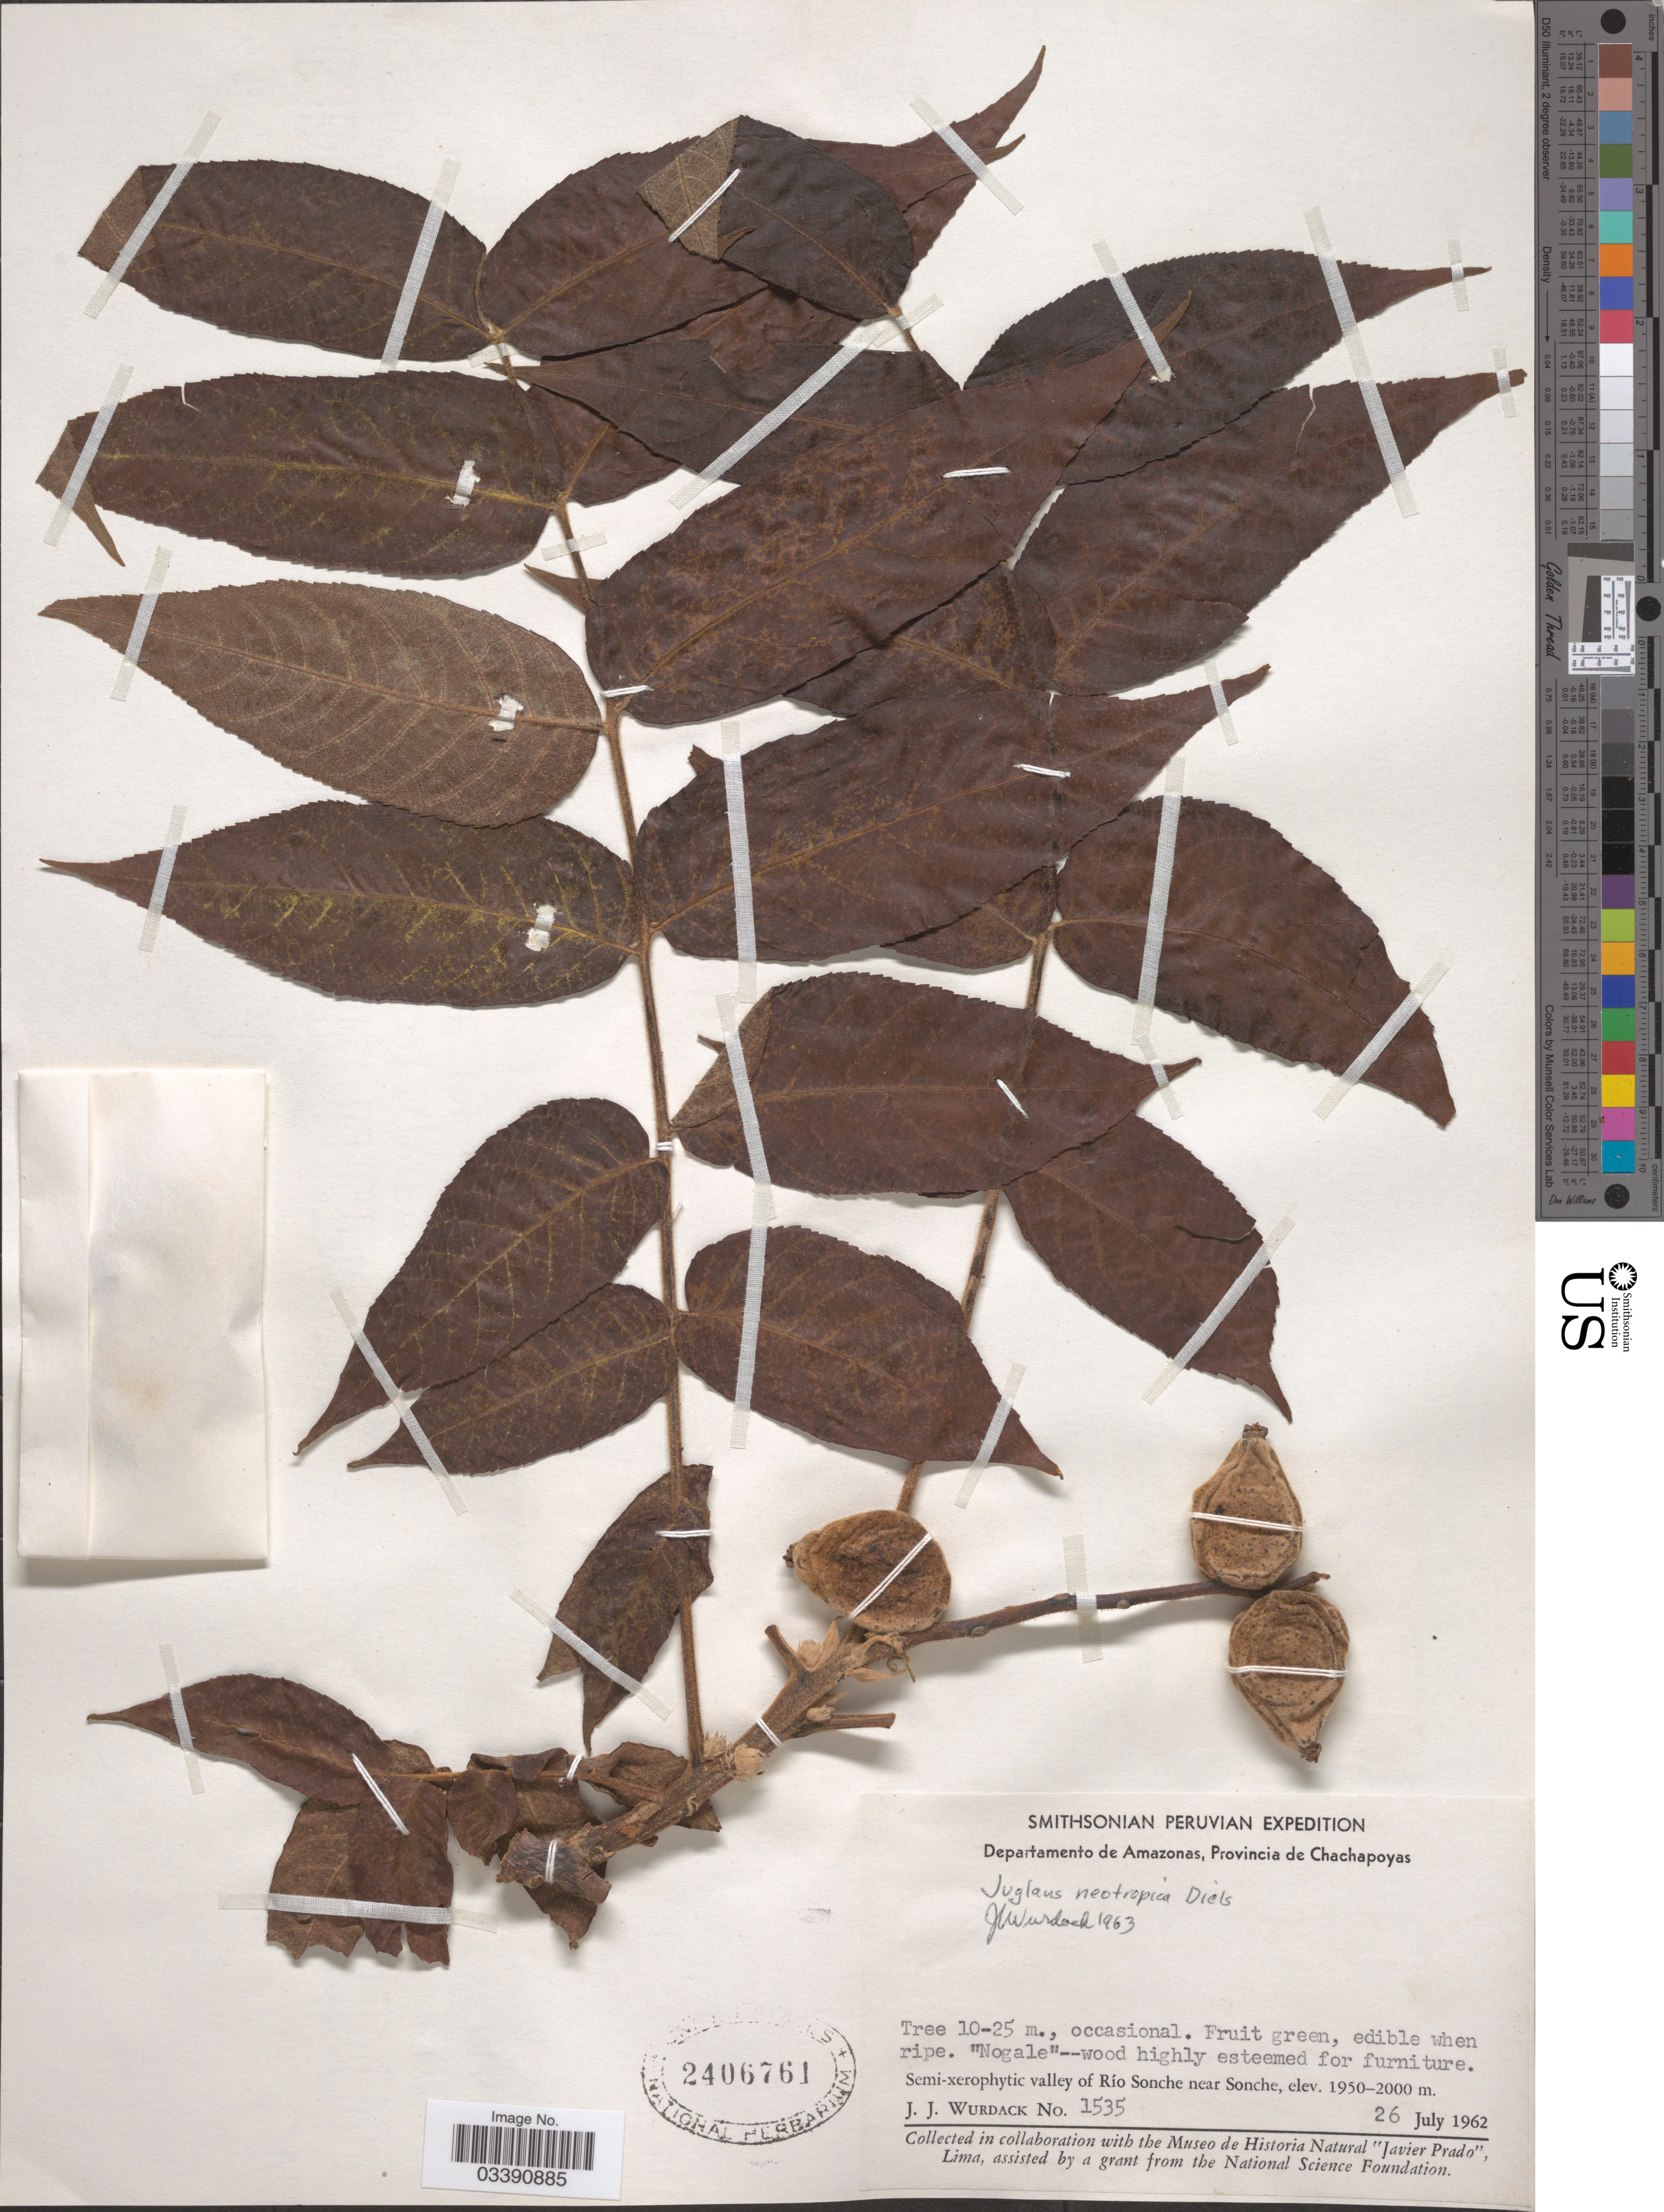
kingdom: Plantae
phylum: Tracheophyta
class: Magnoliopsida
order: Fagales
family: Juglandaceae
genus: Juglans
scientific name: Juglans neotropica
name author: Diels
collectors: J. J. Wurdack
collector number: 1535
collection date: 1962-07-26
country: Peru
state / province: Amazonas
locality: Departamento de Amazonas, Provincia de Chachapoyas. Valley of Río Sonche near Sonche.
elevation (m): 1950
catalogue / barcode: US 2406761